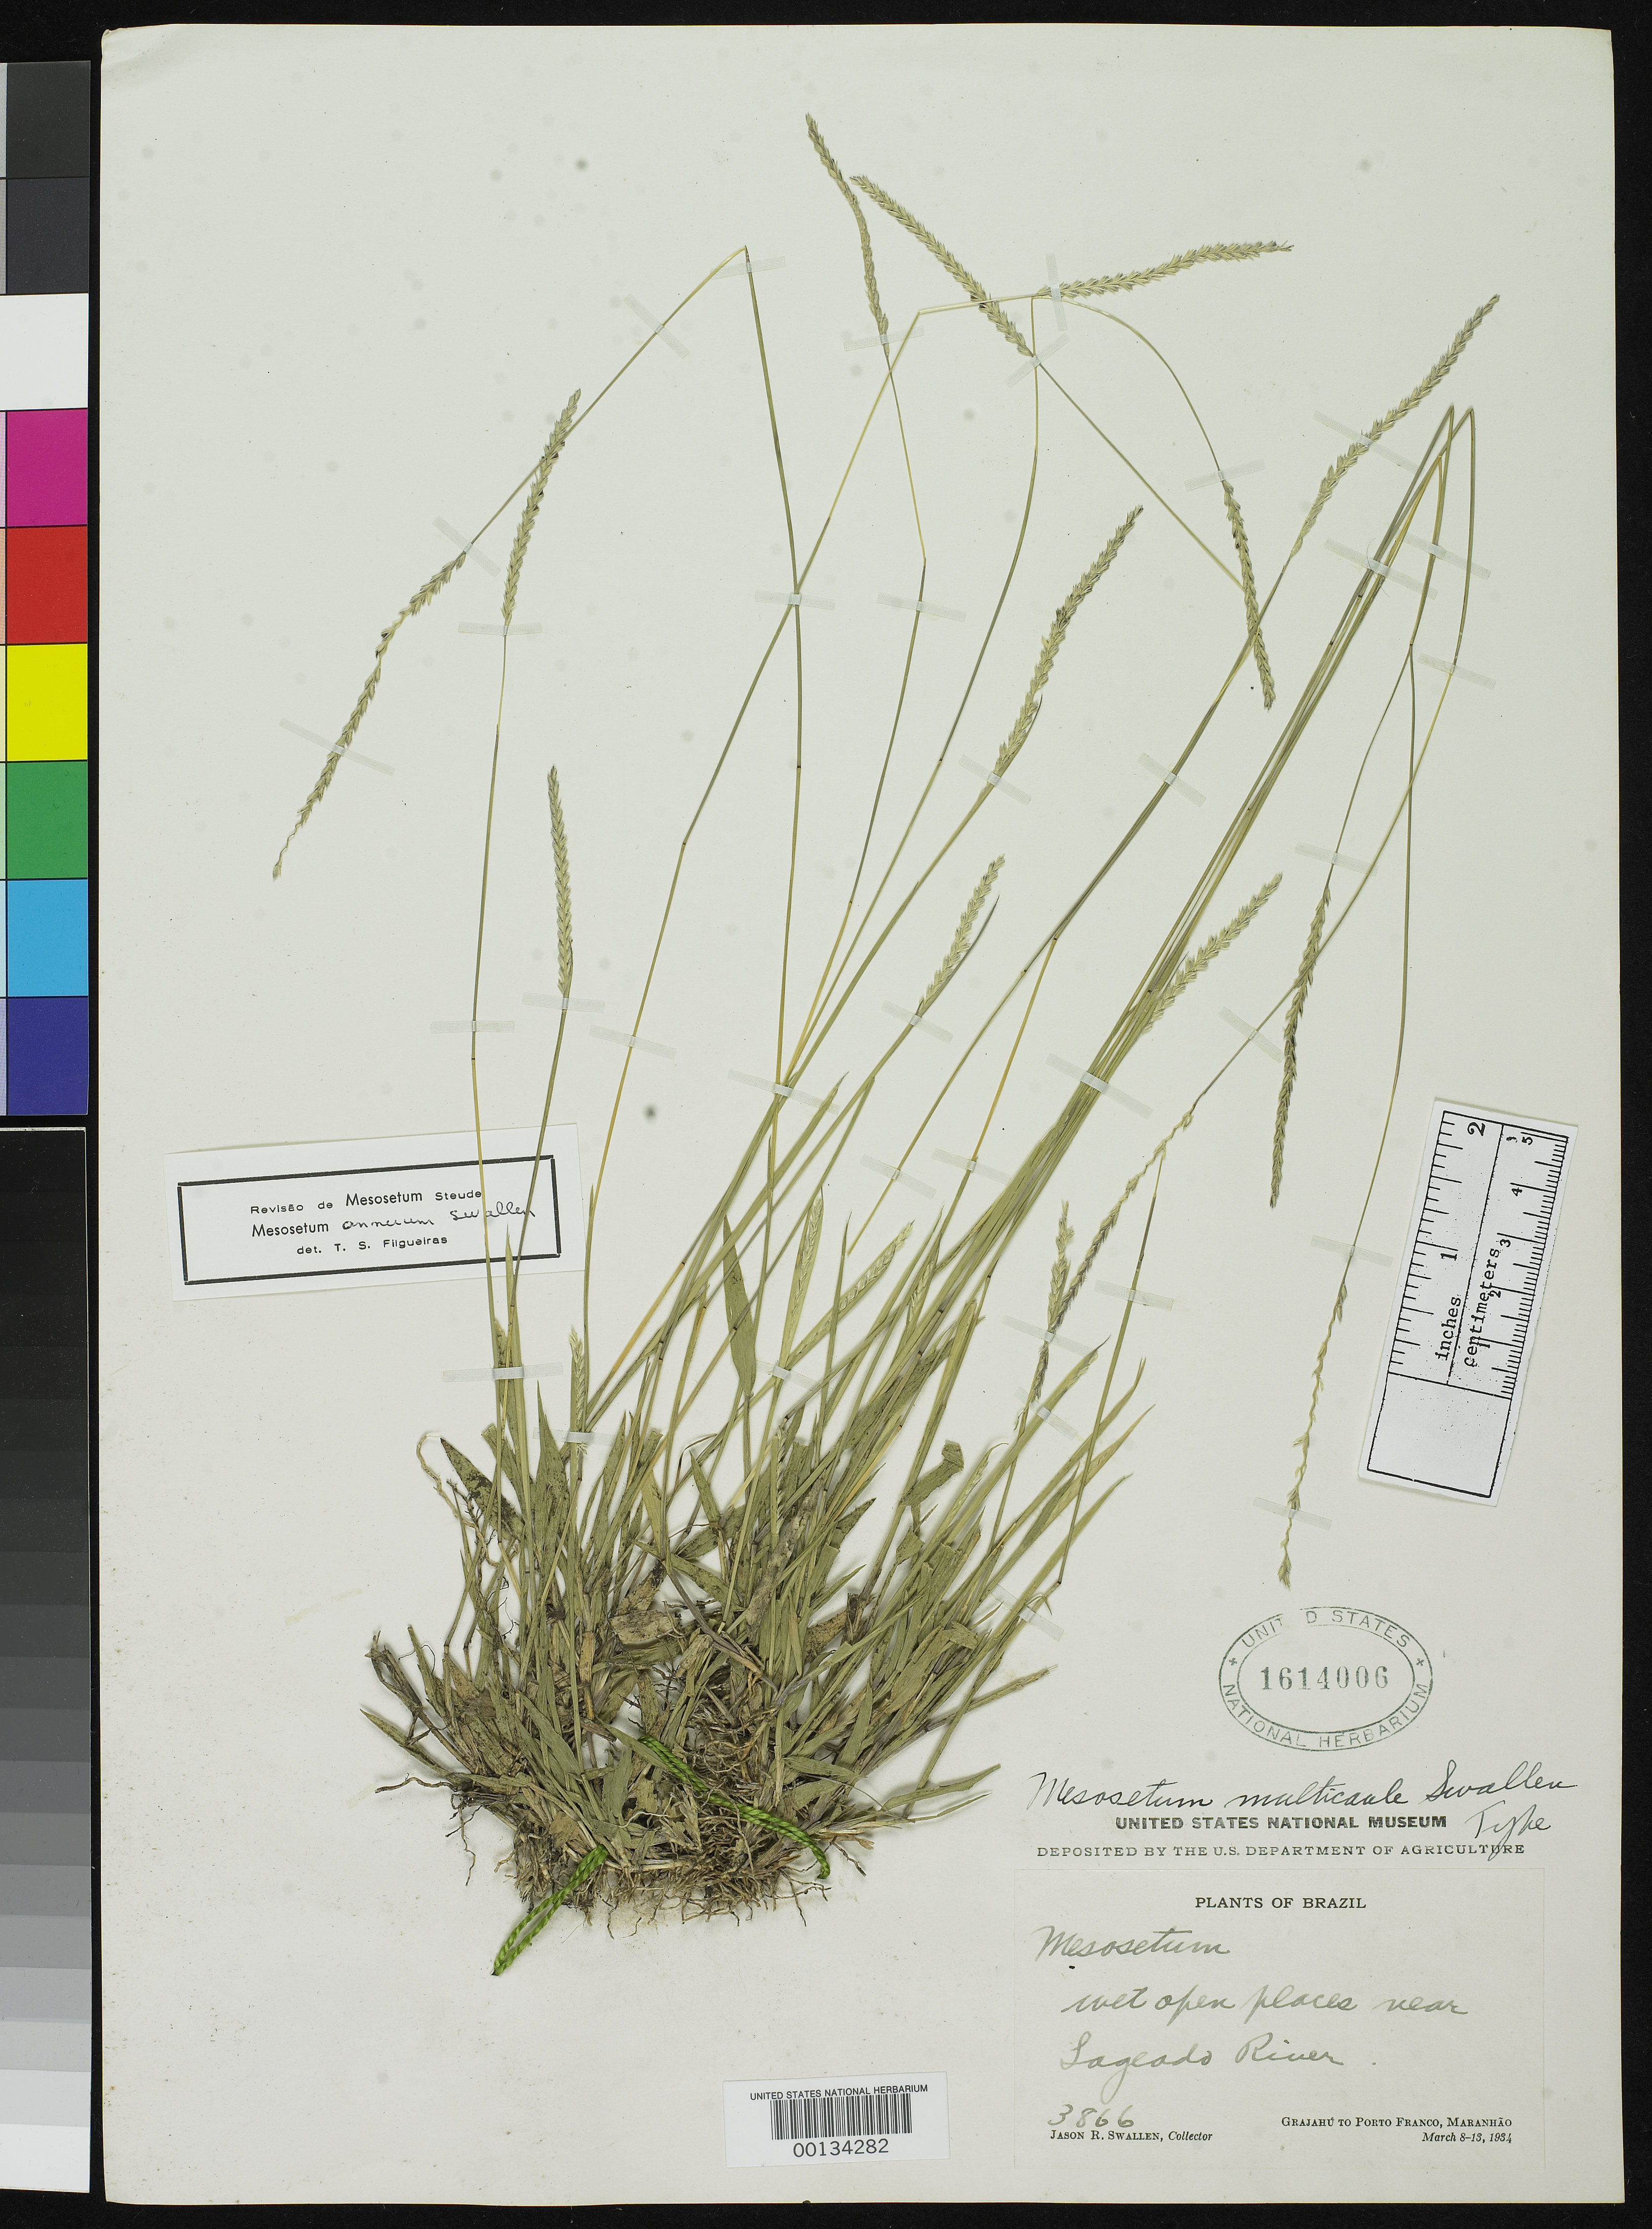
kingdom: Plantae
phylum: Tracheophyta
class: Liliopsida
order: Poales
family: Poaceae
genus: Mesosetum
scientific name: Mesosetum multicaule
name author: Swallen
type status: Holotype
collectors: J. R. Swallen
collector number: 3866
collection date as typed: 08 Mar 1934 to 13 Mar 1934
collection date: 1934-03-08/1934-03-13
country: Brazil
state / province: Maranhão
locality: Grajahu to Porto Franco.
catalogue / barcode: US 1614006